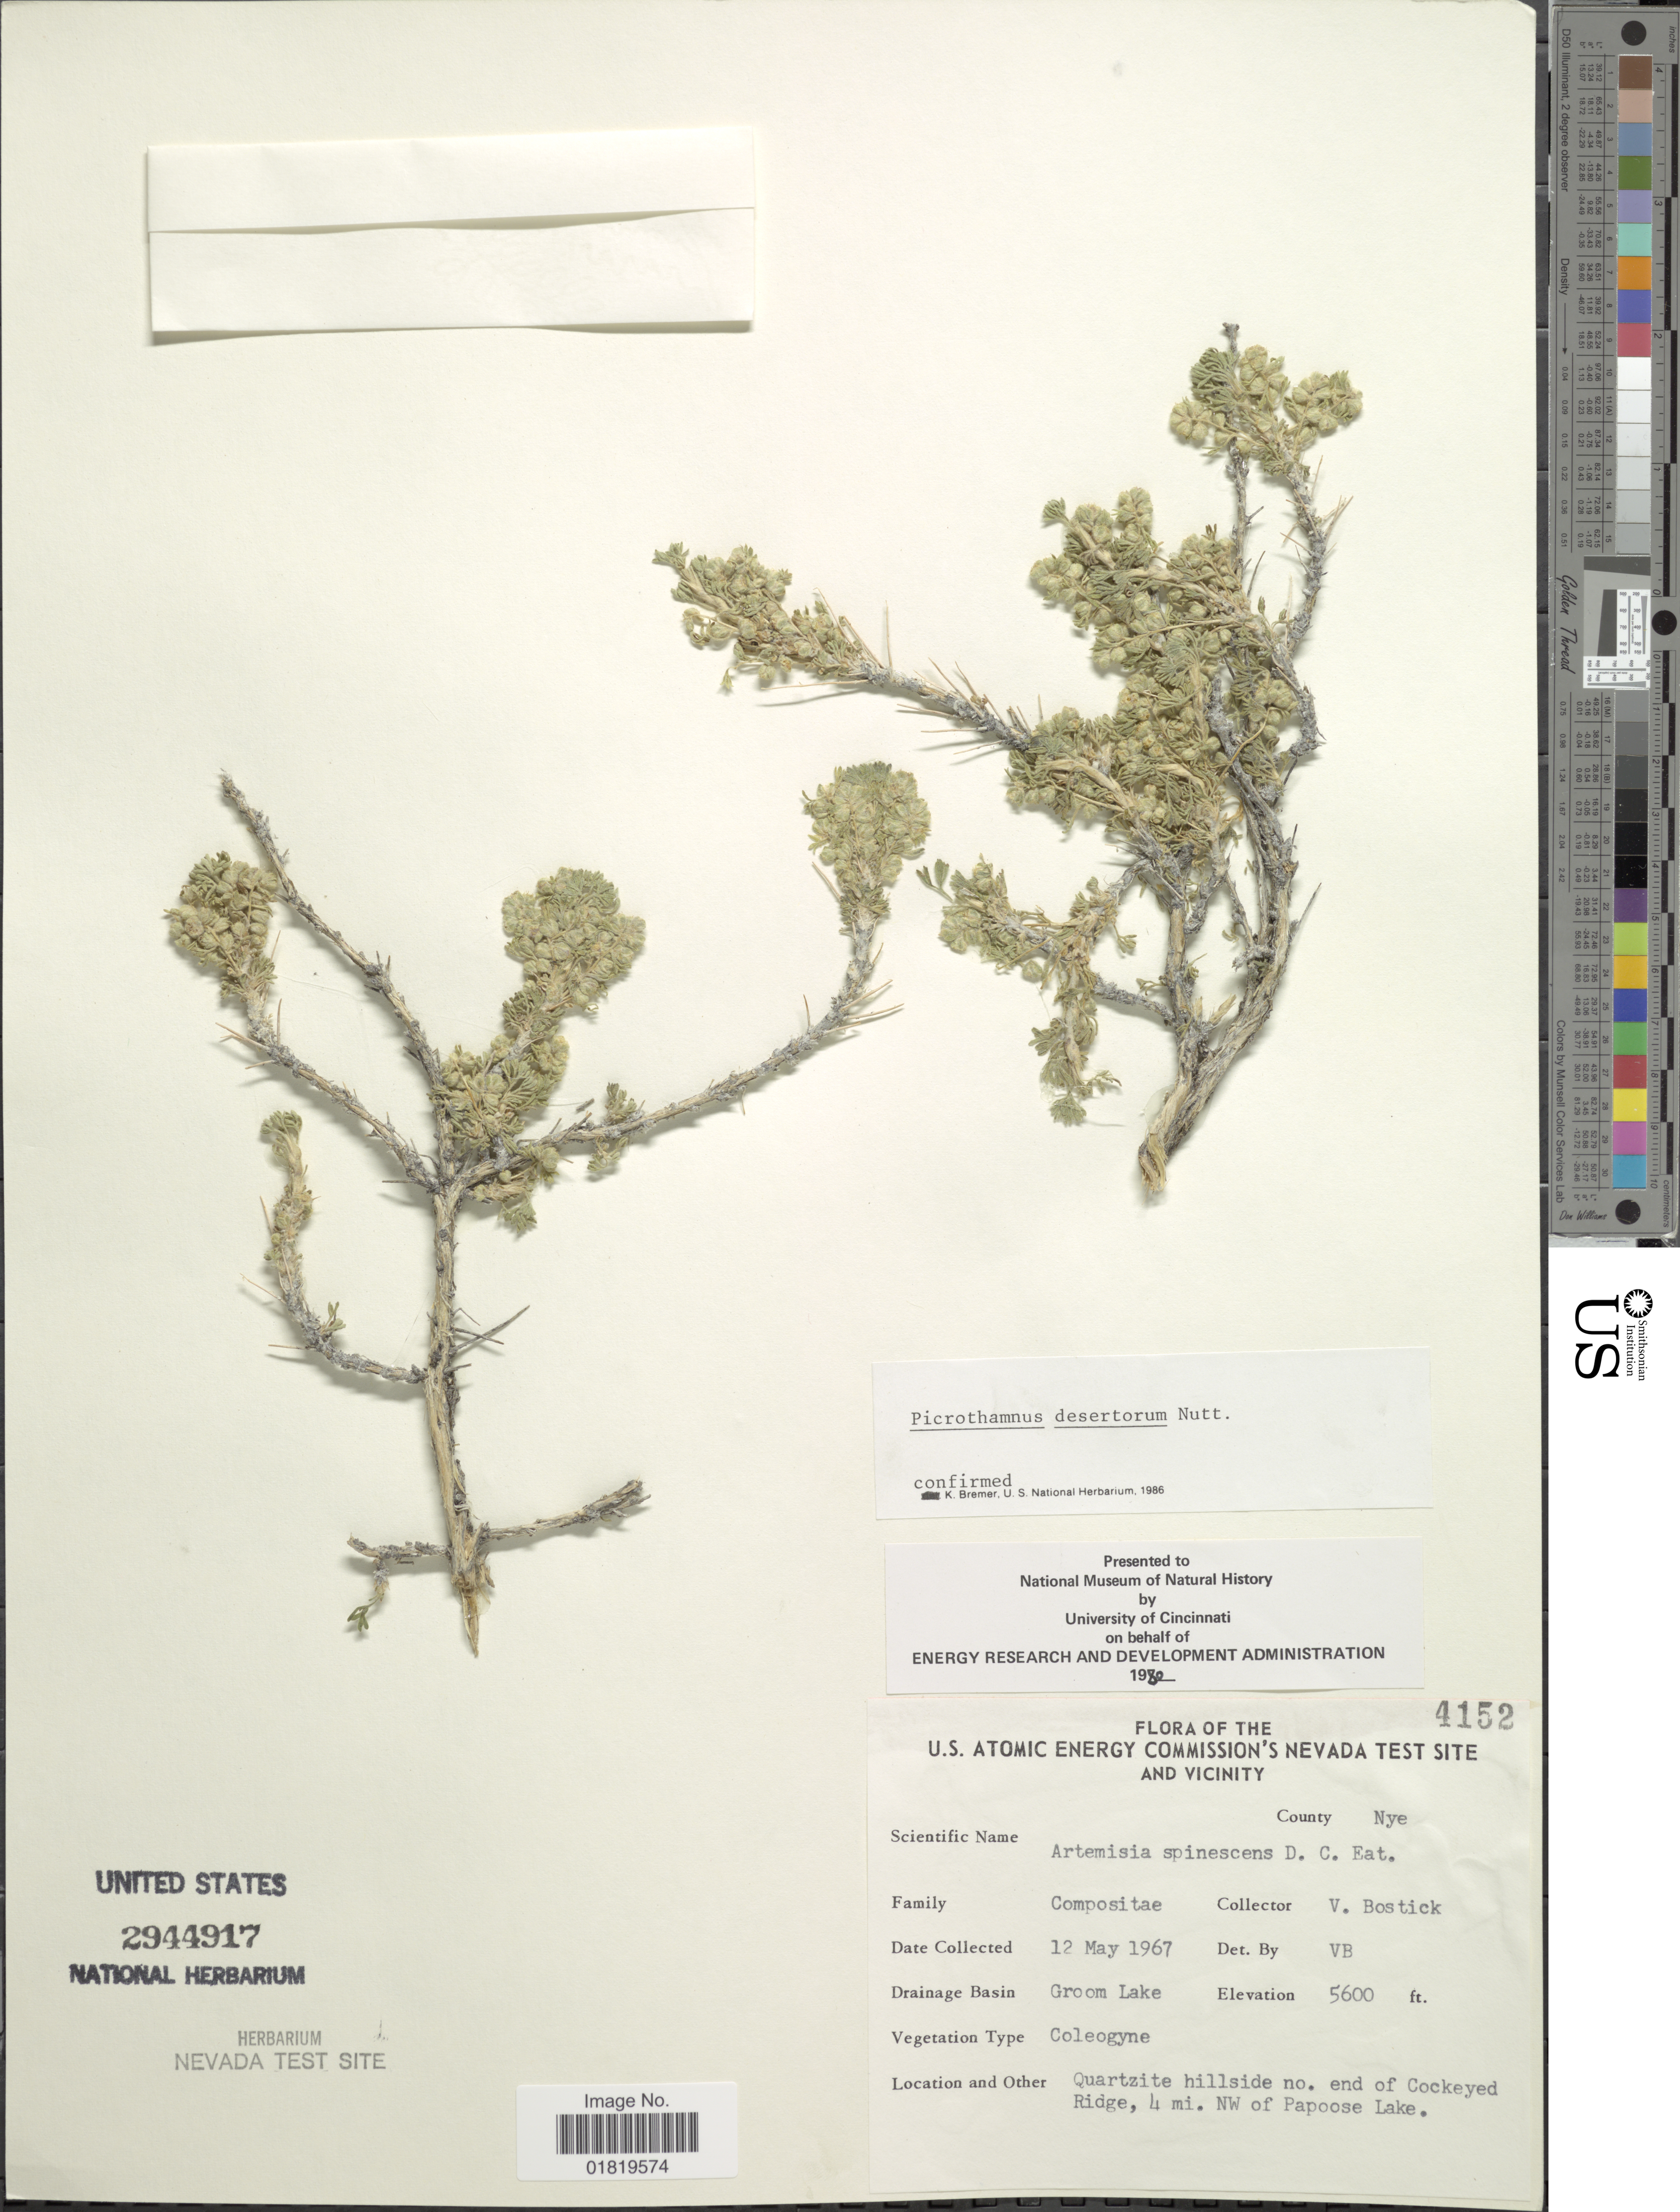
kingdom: Plantae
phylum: Tracheophyta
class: Magnoliopsida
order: Asterales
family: Asteraceae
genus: Picrothamnus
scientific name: Picrothamnus desertorum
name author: Nutt.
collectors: V. Bostick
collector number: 4152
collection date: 1967-05-12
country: United States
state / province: Nevada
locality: U. S. Atomic Energy Commission's Nevada Test Site and Vicinity, County Nye, Groom Lake, Quartzite hillside no. end of Cockeyed Ridge, 4 mi. NW of Papoose Lake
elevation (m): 1707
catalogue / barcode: US 2944917